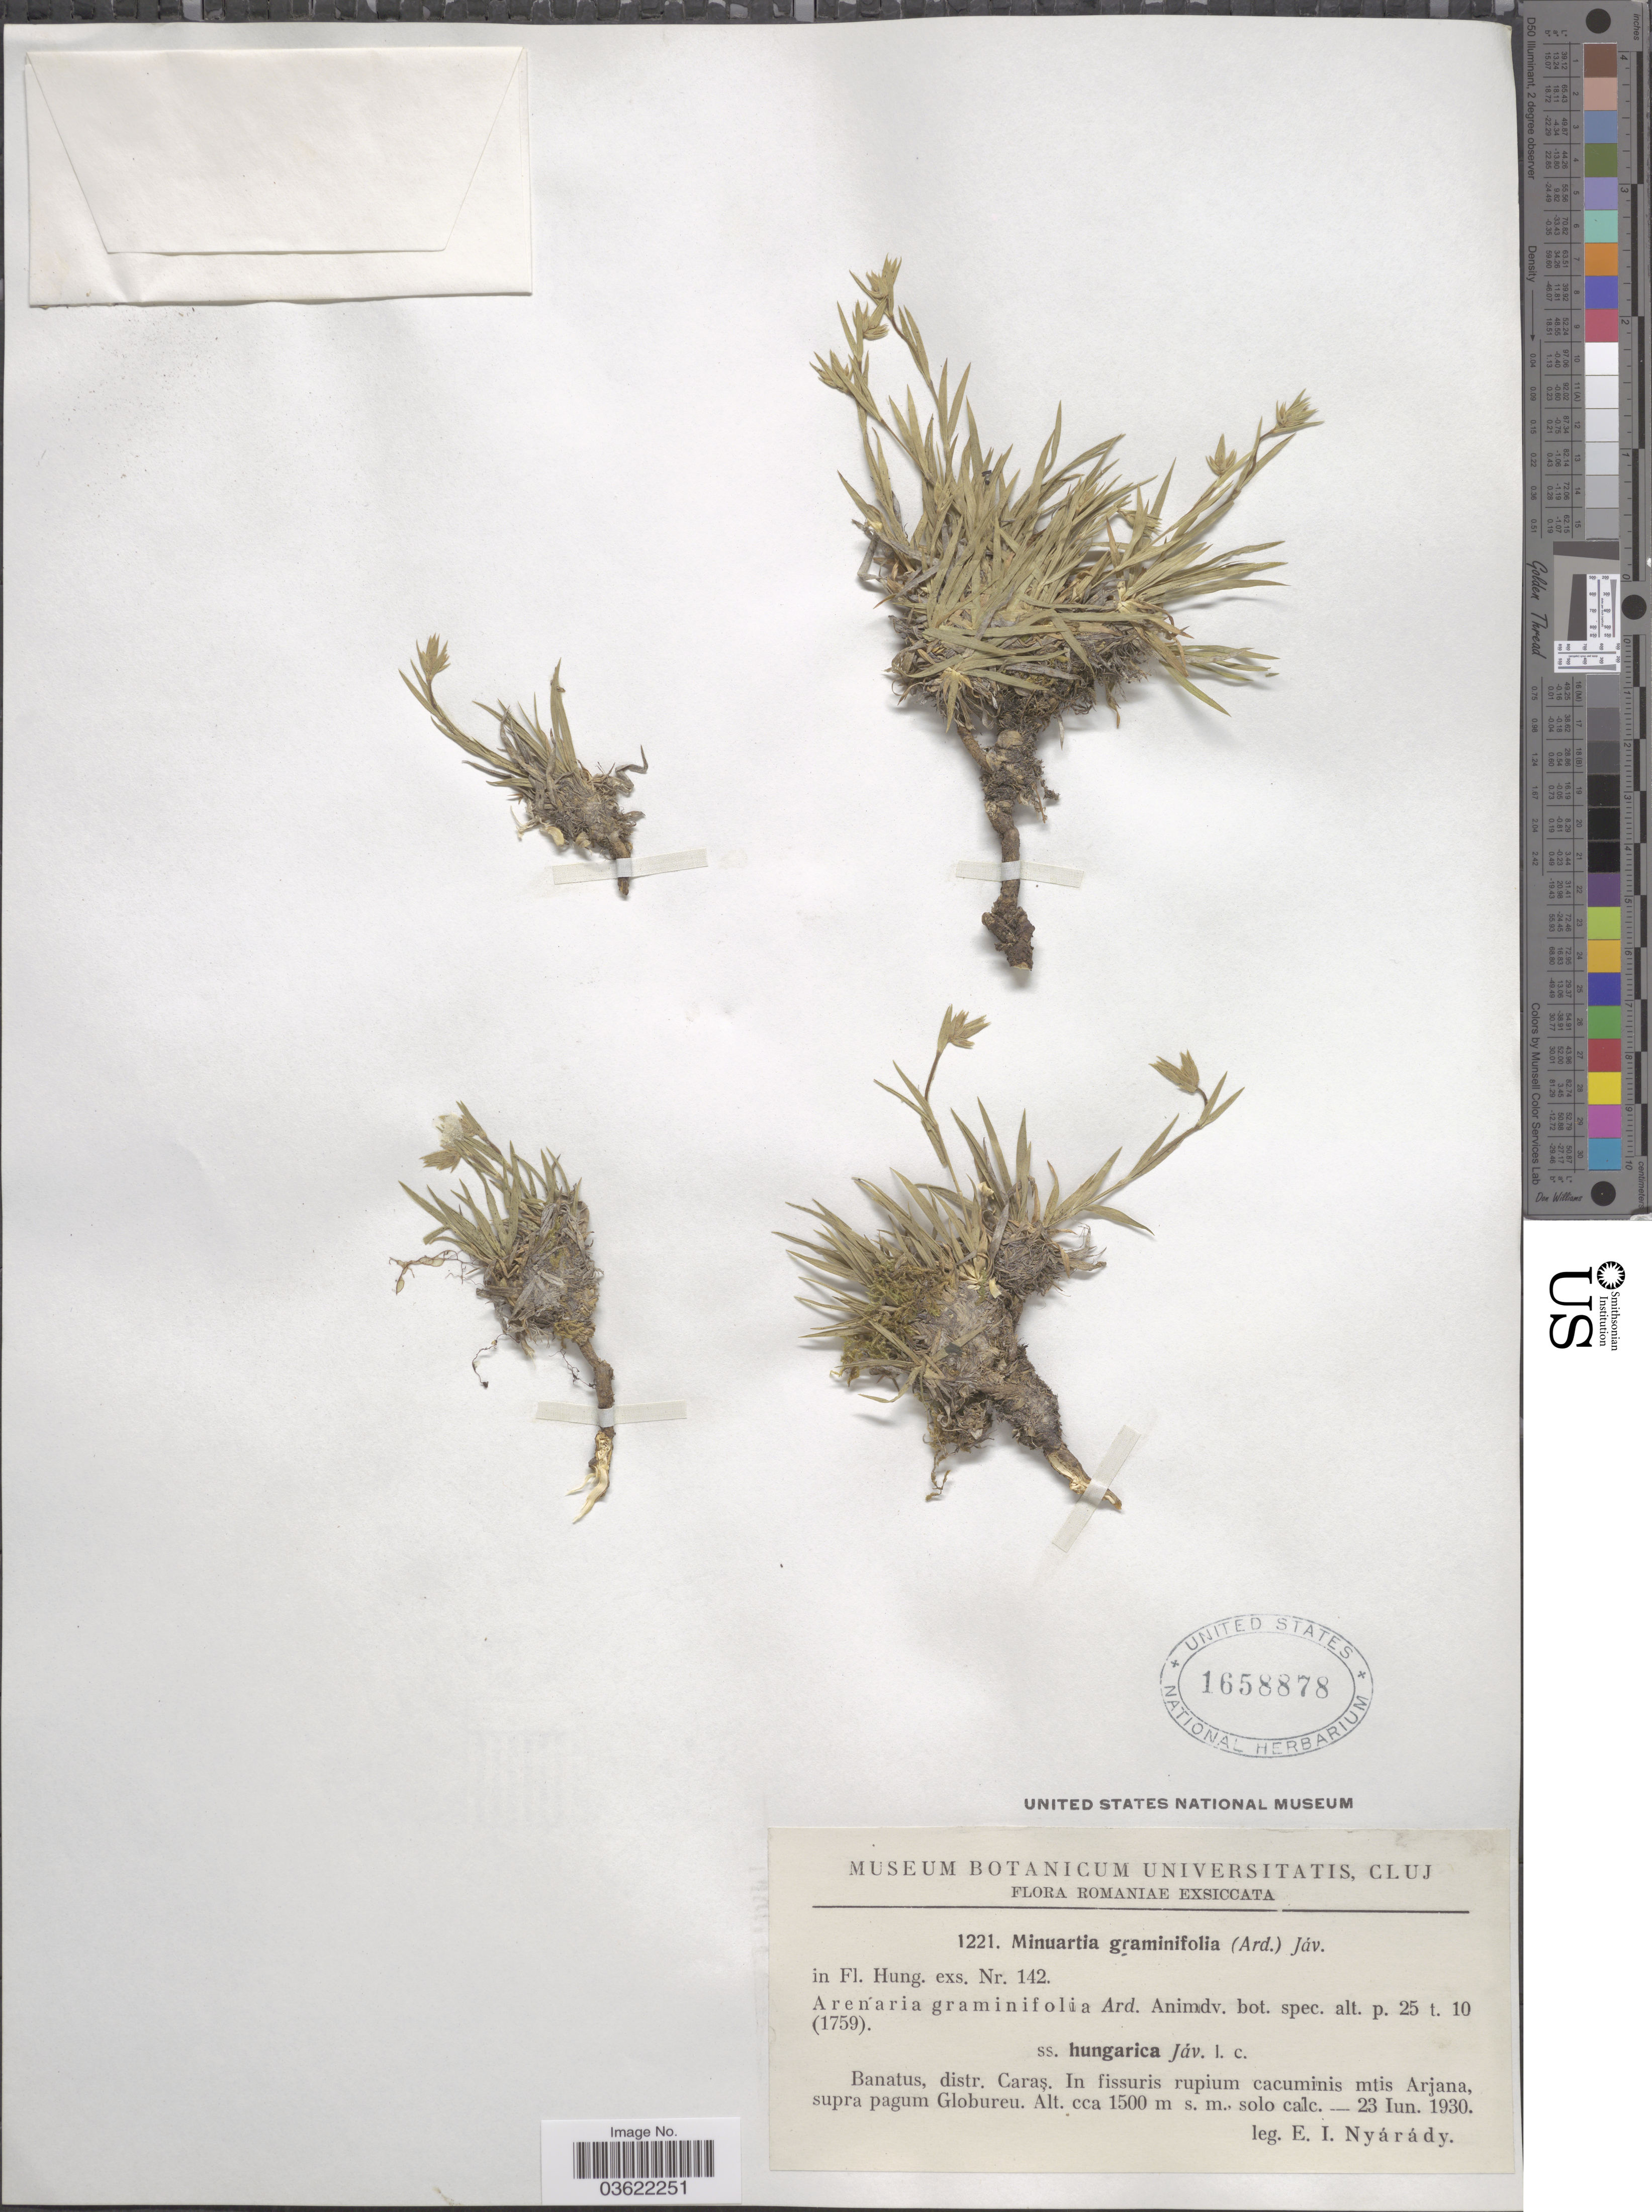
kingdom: Plantae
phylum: Tracheophyta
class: Magnoliopsida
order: Caryophyllales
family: Caryophyllaceae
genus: Mcneillia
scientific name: Mcneillia hungarica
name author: (Jáv.) F. Conti & Del Guacchio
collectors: E. Nyárády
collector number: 1221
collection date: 1930-06-23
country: Romania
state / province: Caras-Severin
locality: Banatus, distr. Caraş. In fissuris rupium cacuminis mtis Arjana, supra pagum Globureu.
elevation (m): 1500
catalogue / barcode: US 1658878